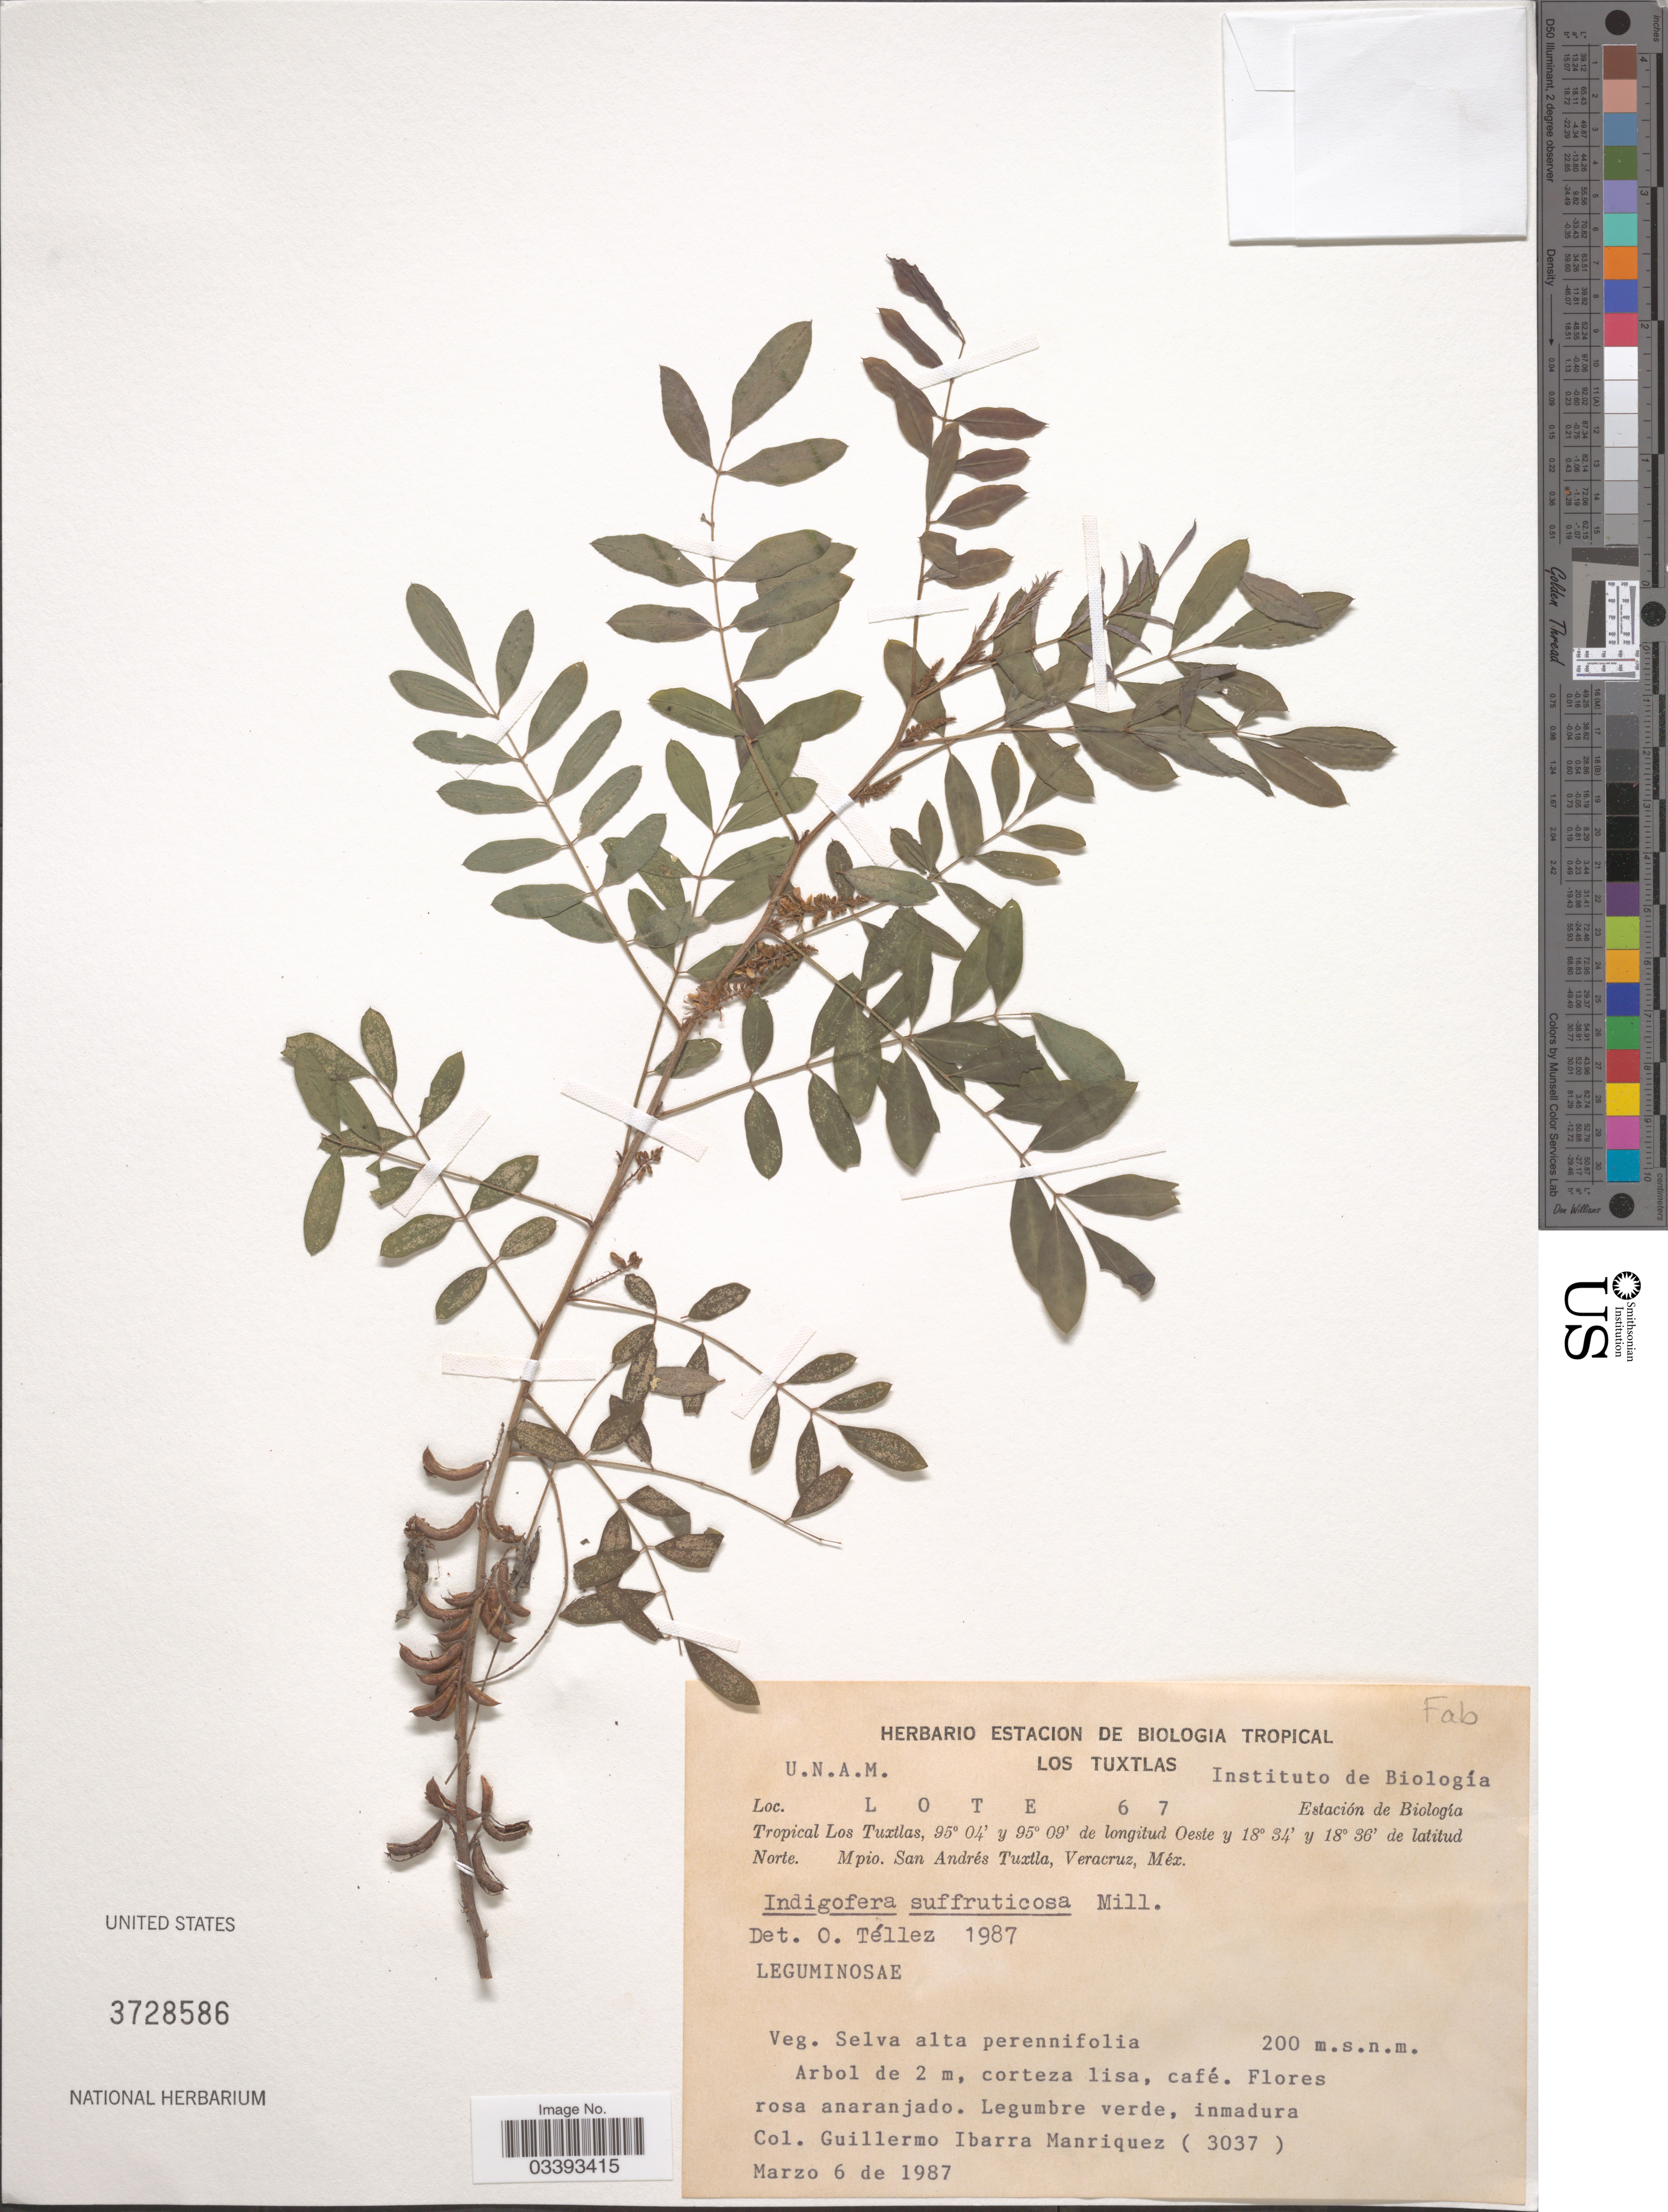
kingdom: Plantae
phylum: Tracheophyta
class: Magnoliopsida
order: Fabales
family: Fabaceae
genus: Indigofera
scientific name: Indigofera suffruticosa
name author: Mill.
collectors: G. Ibarra M.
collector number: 3037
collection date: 1987-03-06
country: Mexico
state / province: Veracruz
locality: Lote 67. Estación de Biología Tropical Los Tuxtlas. Mpio. San Andrés Tuxtla, Veracruz.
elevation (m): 200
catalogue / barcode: US 3728586